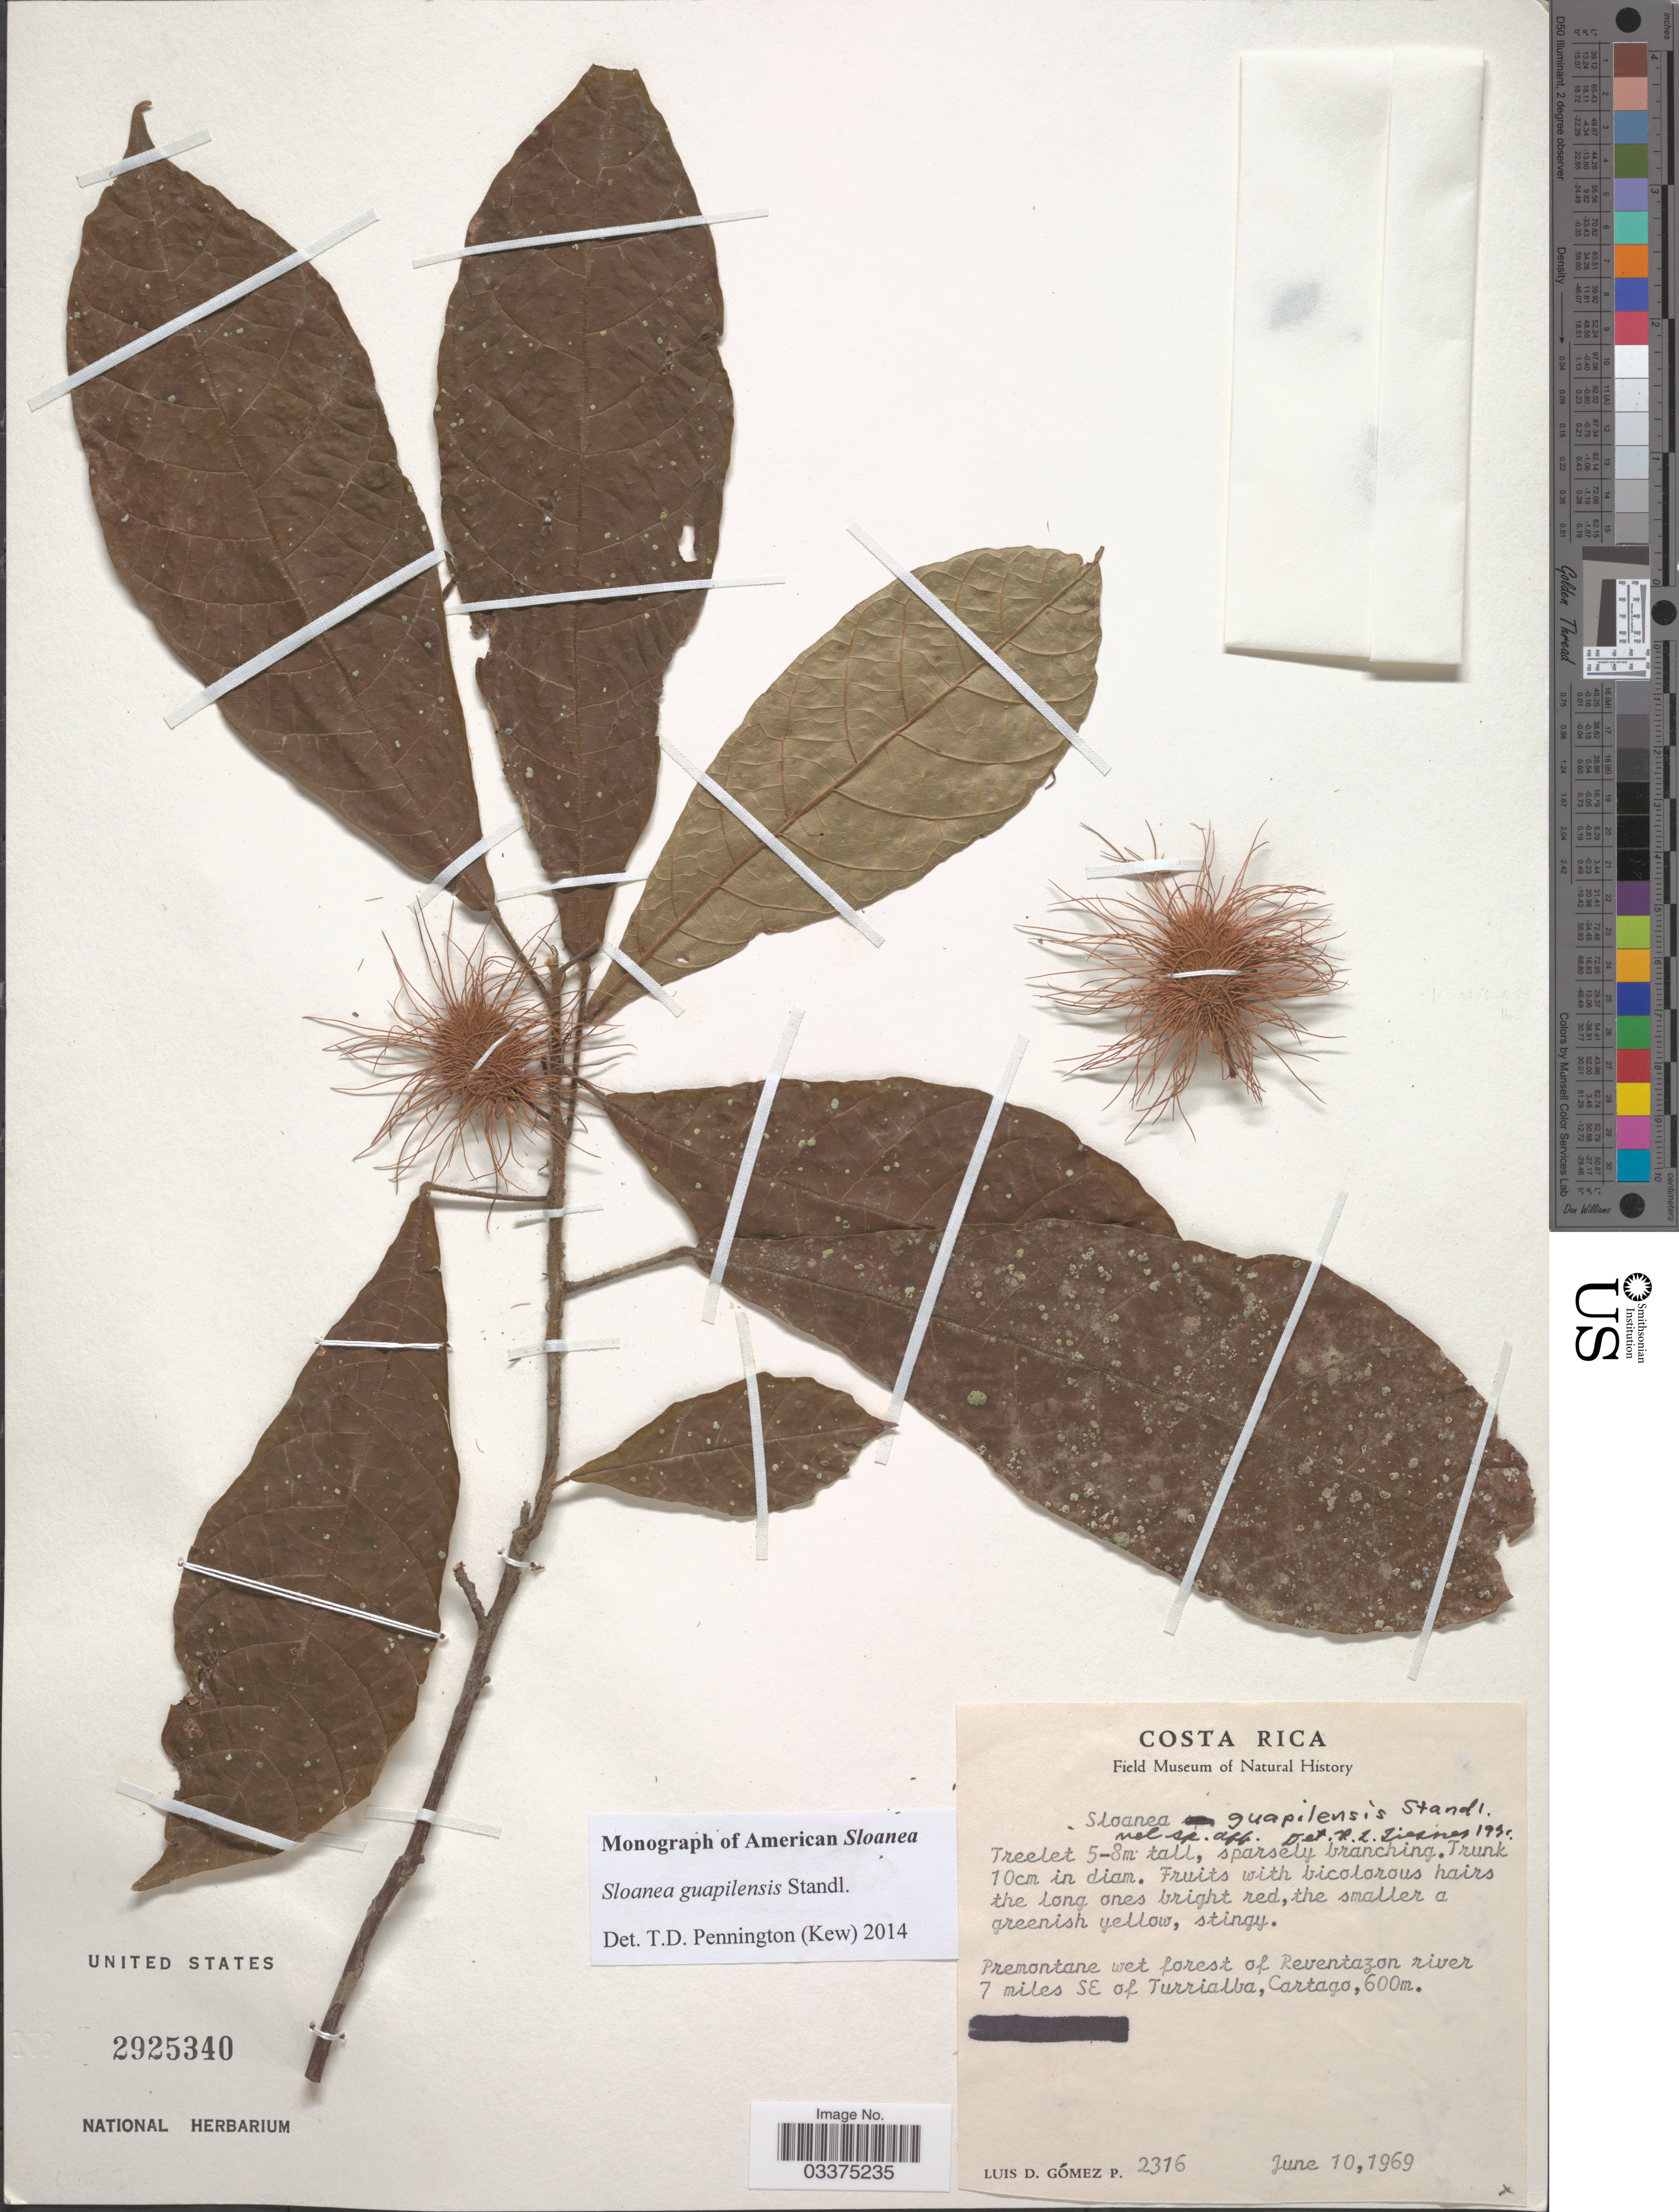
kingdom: Plantae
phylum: Tracheophyta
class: Magnoliopsida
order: Oxalidales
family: Elaeocarpaceae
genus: Sloanea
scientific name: Sloanea guapilensis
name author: Standl.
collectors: L. D. Gómez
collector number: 2316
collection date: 1969-06-10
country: Costa Rica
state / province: Cartago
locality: Premontane wet forest of Reventazon river 7 miles SE of Turrialba.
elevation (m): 600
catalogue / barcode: US 2925340